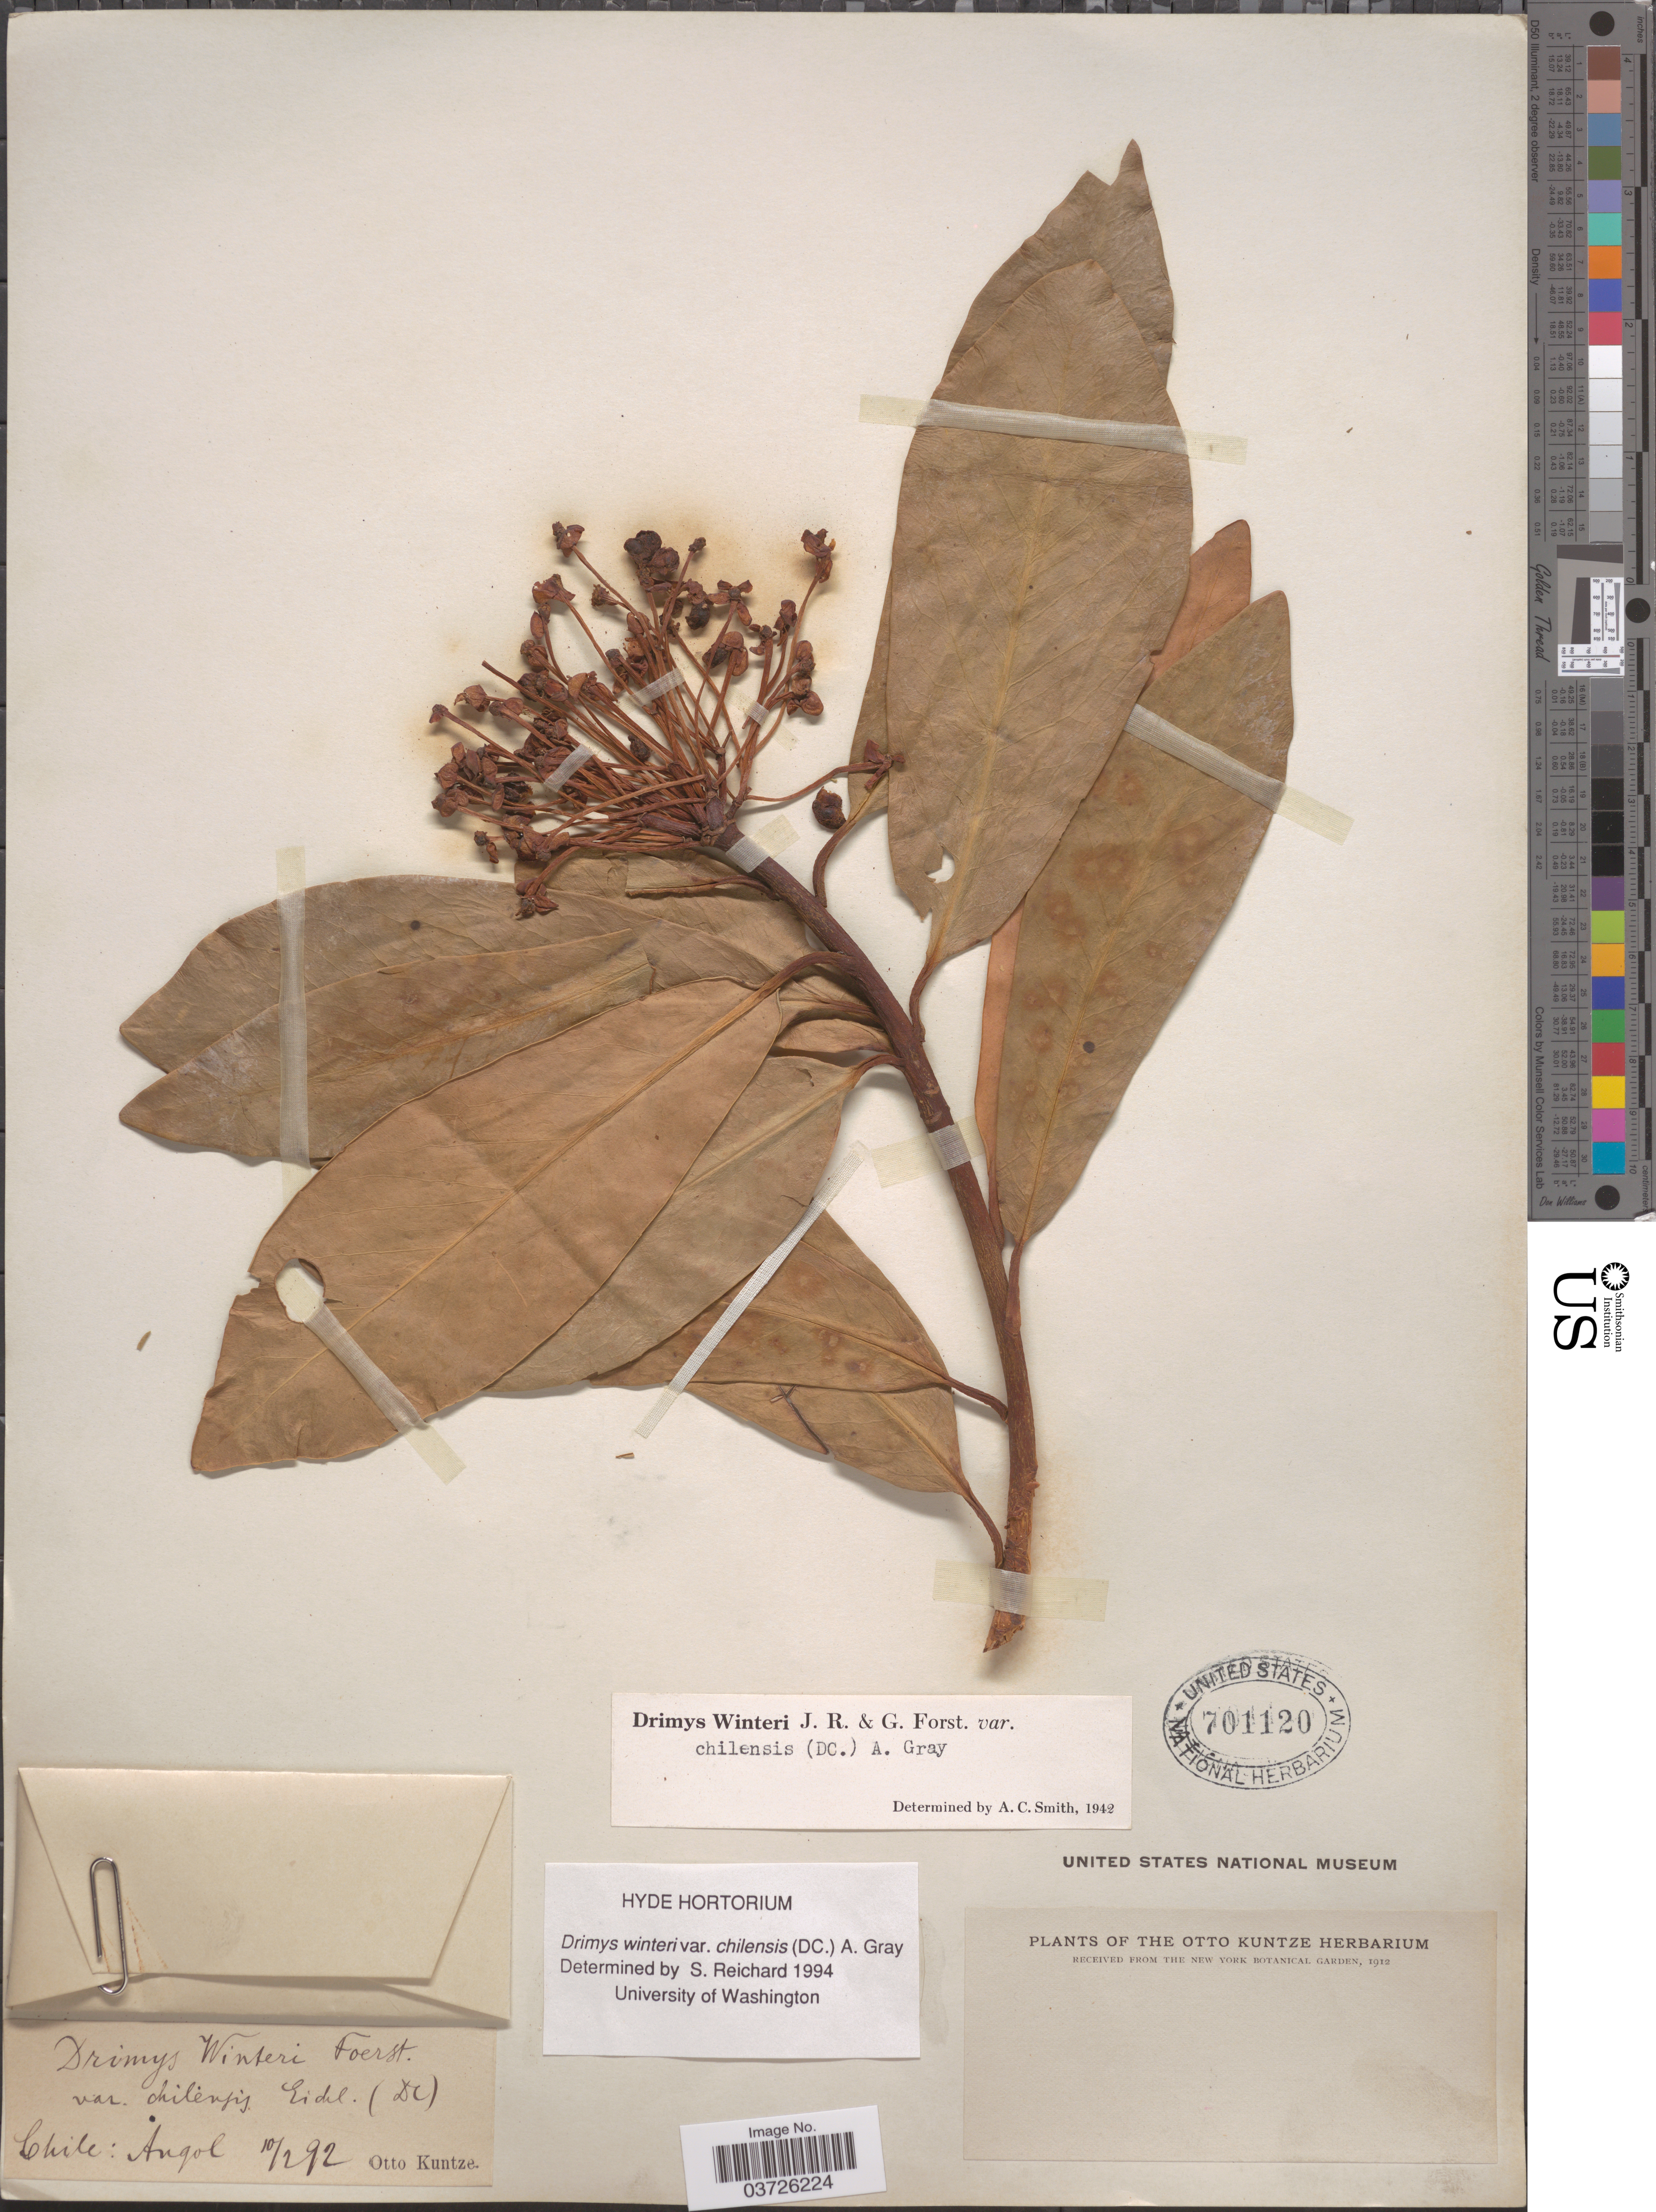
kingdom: Plantae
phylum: Tracheophyta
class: Magnoliopsida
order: Canellales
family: Winteraceae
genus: Drimys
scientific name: Drimys winteri var. chilensis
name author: (DC.) A. Gray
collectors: C.E.O. Kuntze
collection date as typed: Transcribed d/m/y: 10/2/92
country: Chile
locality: Angol.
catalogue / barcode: US 701120